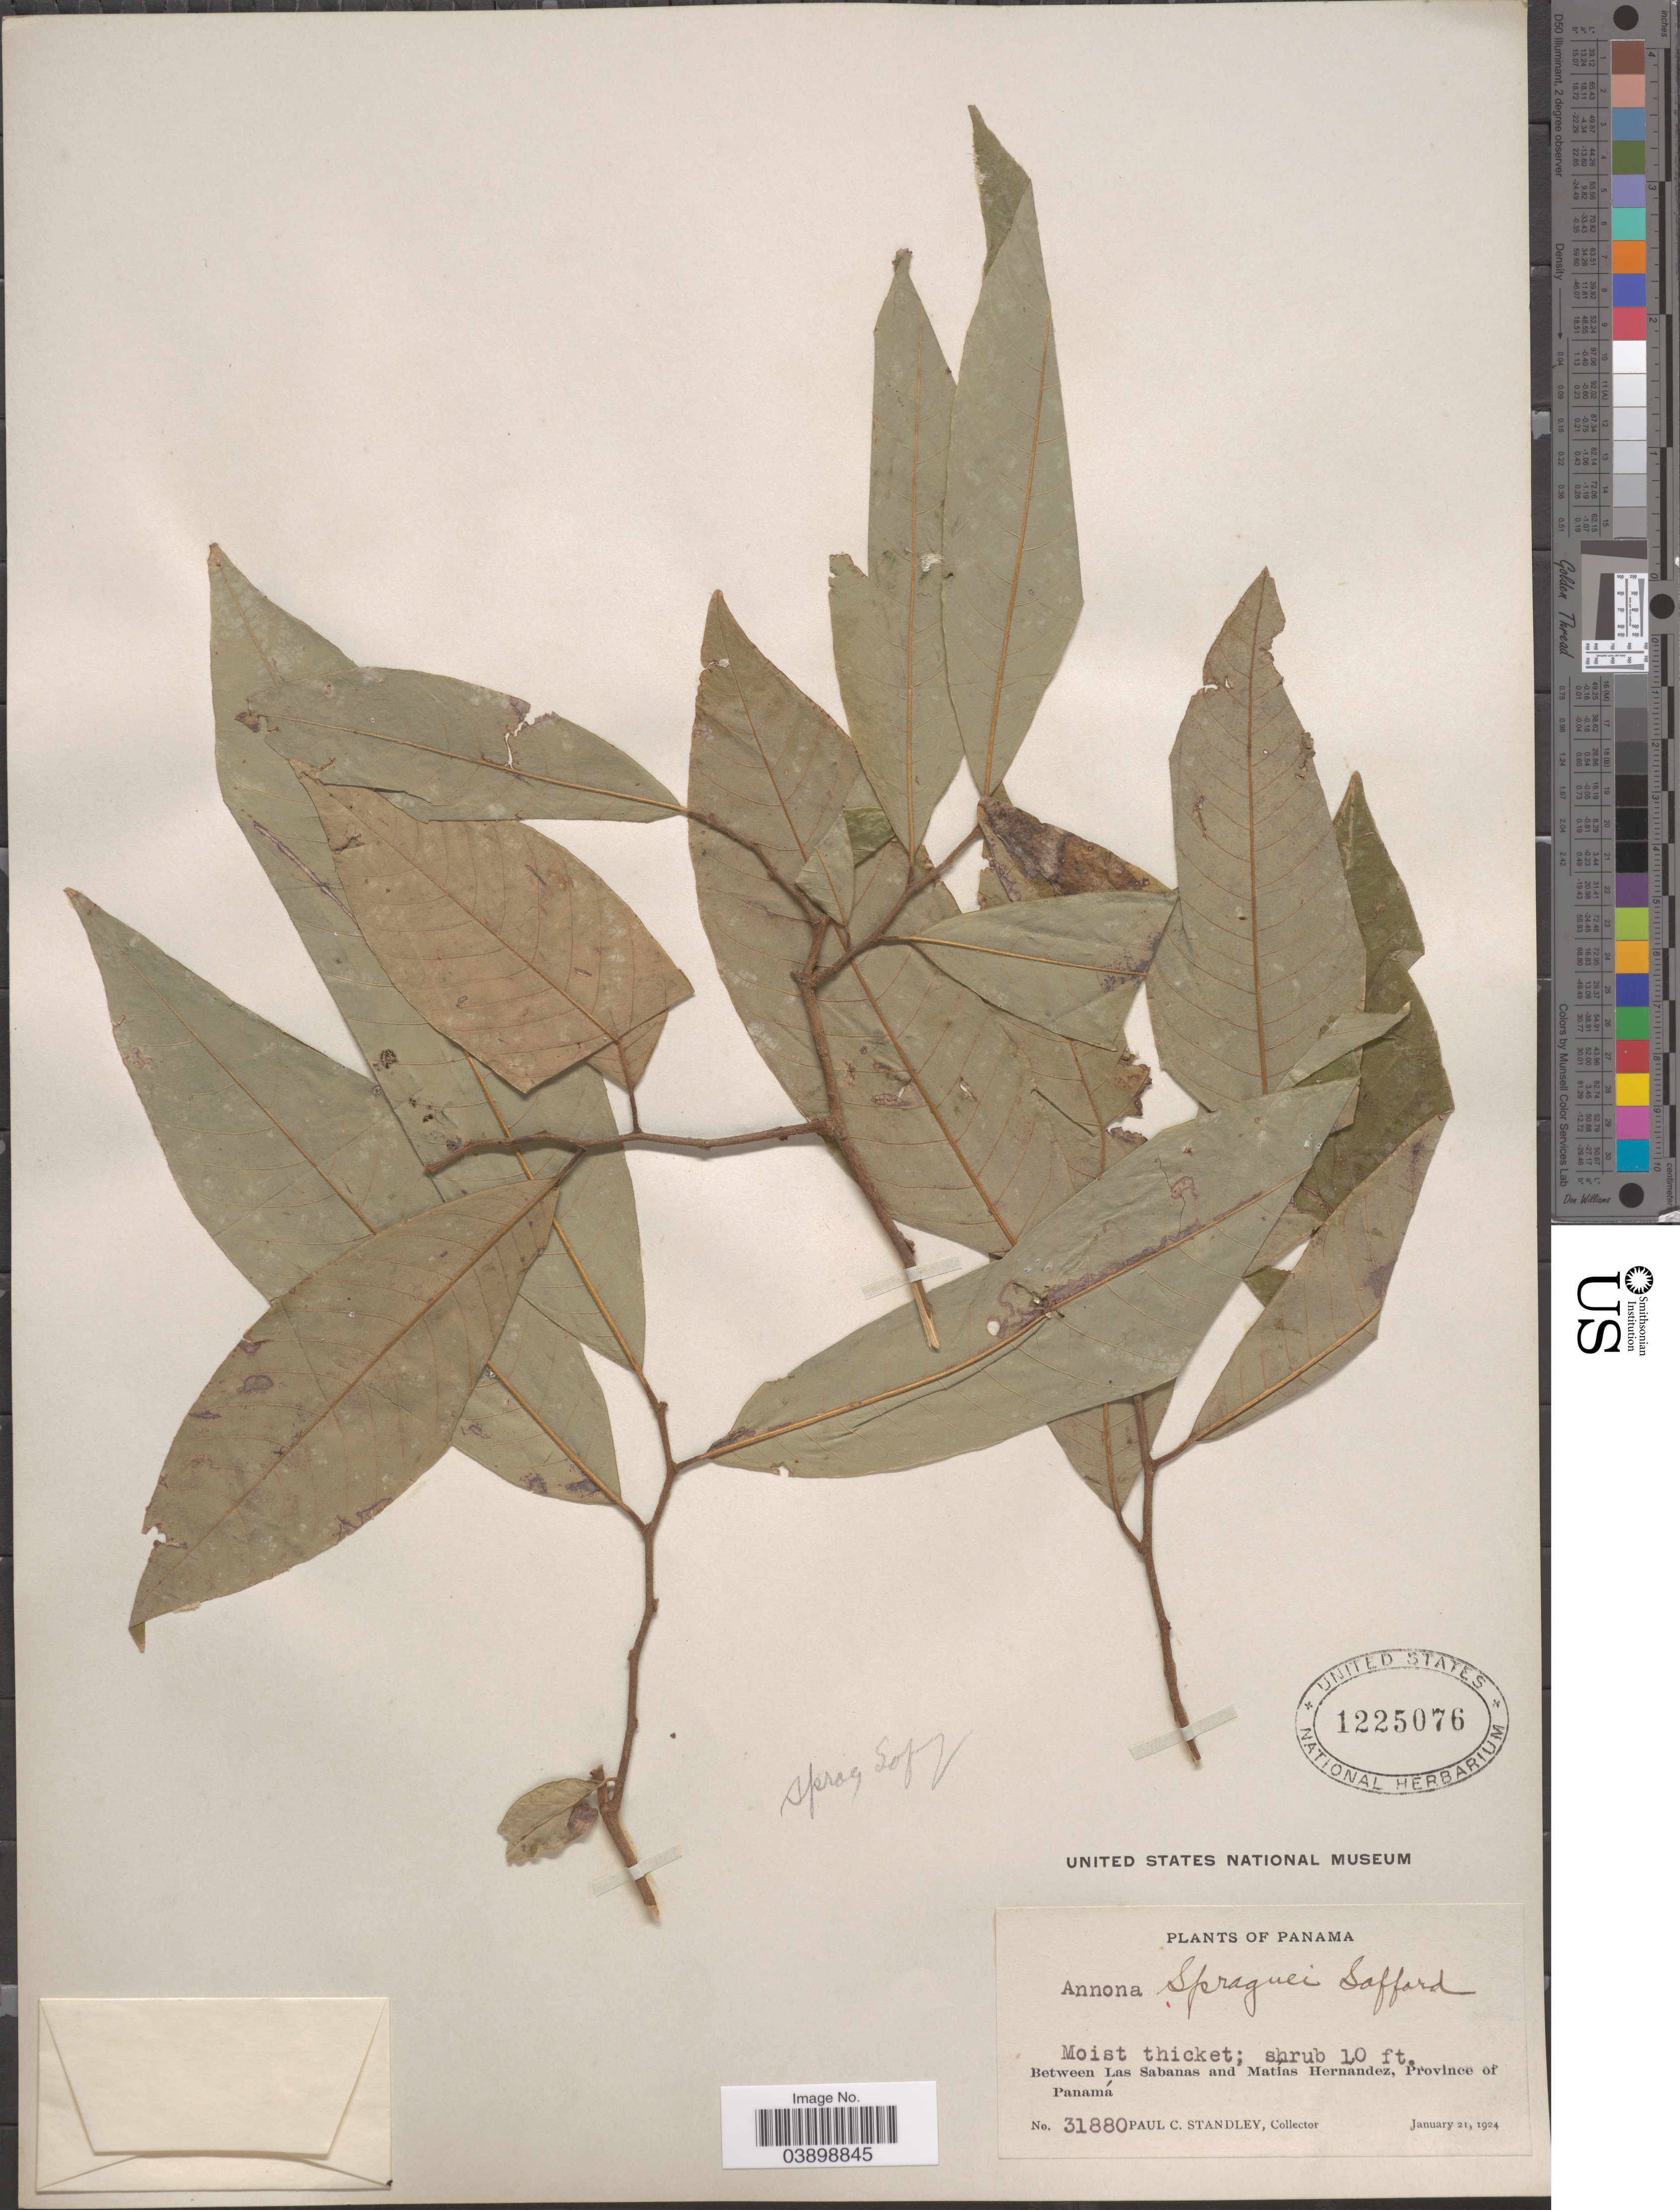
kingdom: Plantae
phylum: Tracheophyta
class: Magnoliopsida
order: Magnoliales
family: Annonaceae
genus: Annona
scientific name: Annona spraguei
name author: Saff.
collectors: P. C. Standley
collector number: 31880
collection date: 1924-01-21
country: Panama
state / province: Panamá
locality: Between Las Sabanas and Matías Hernandez.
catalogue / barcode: US 1225076